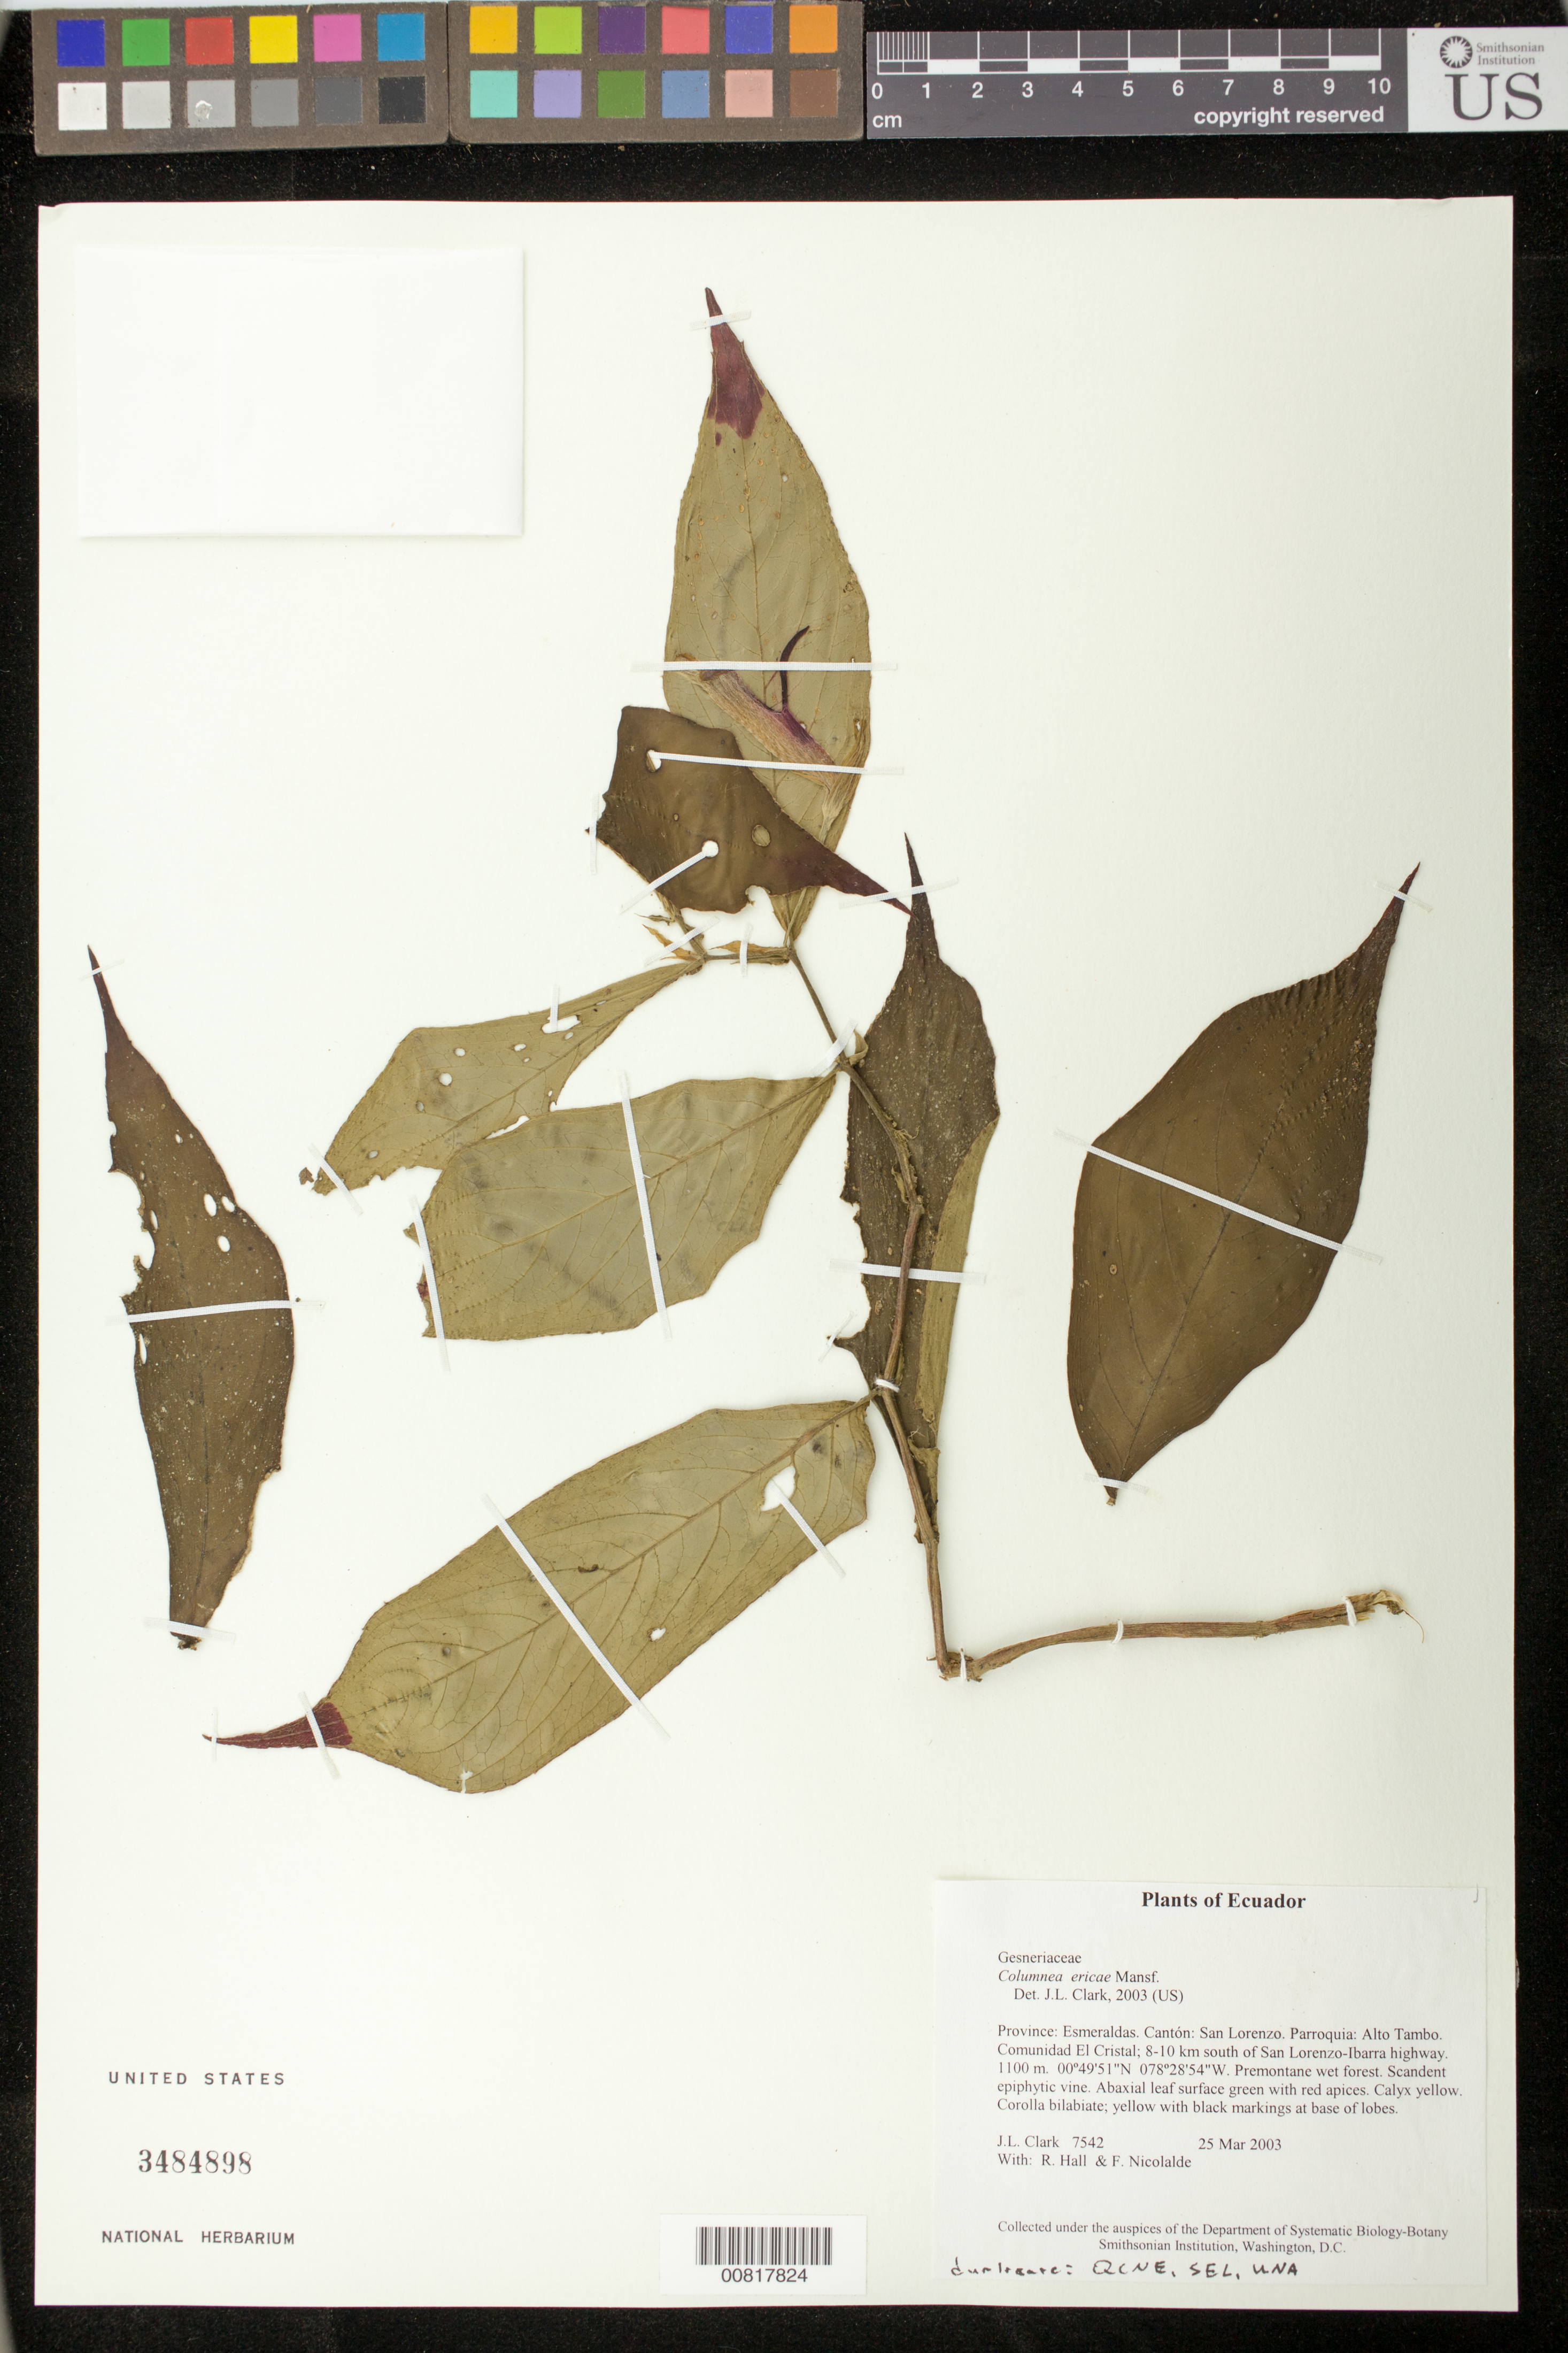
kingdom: Plantae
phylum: Tracheophyta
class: Magnoliopsida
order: Lamiales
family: Gesneriaceae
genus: Columnea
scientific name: Columnea ericae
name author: Mansf.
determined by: Clark, J. L., (SEL), The Marie Selby Botanical Garden (UNITED STATES)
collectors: J. L. Clark, R. Hall & F. Nicolalde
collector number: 7542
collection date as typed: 25 Mar 2003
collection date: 2003-03-25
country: Ecuador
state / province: Esmeraldas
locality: San Lorenzo. Parroquia: Alto Tambo. Comunidad El Cristal; 8-10 km south of San Lorenzo-Ibarra highway.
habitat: Premontane wet forest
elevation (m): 1100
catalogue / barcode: US 3484898